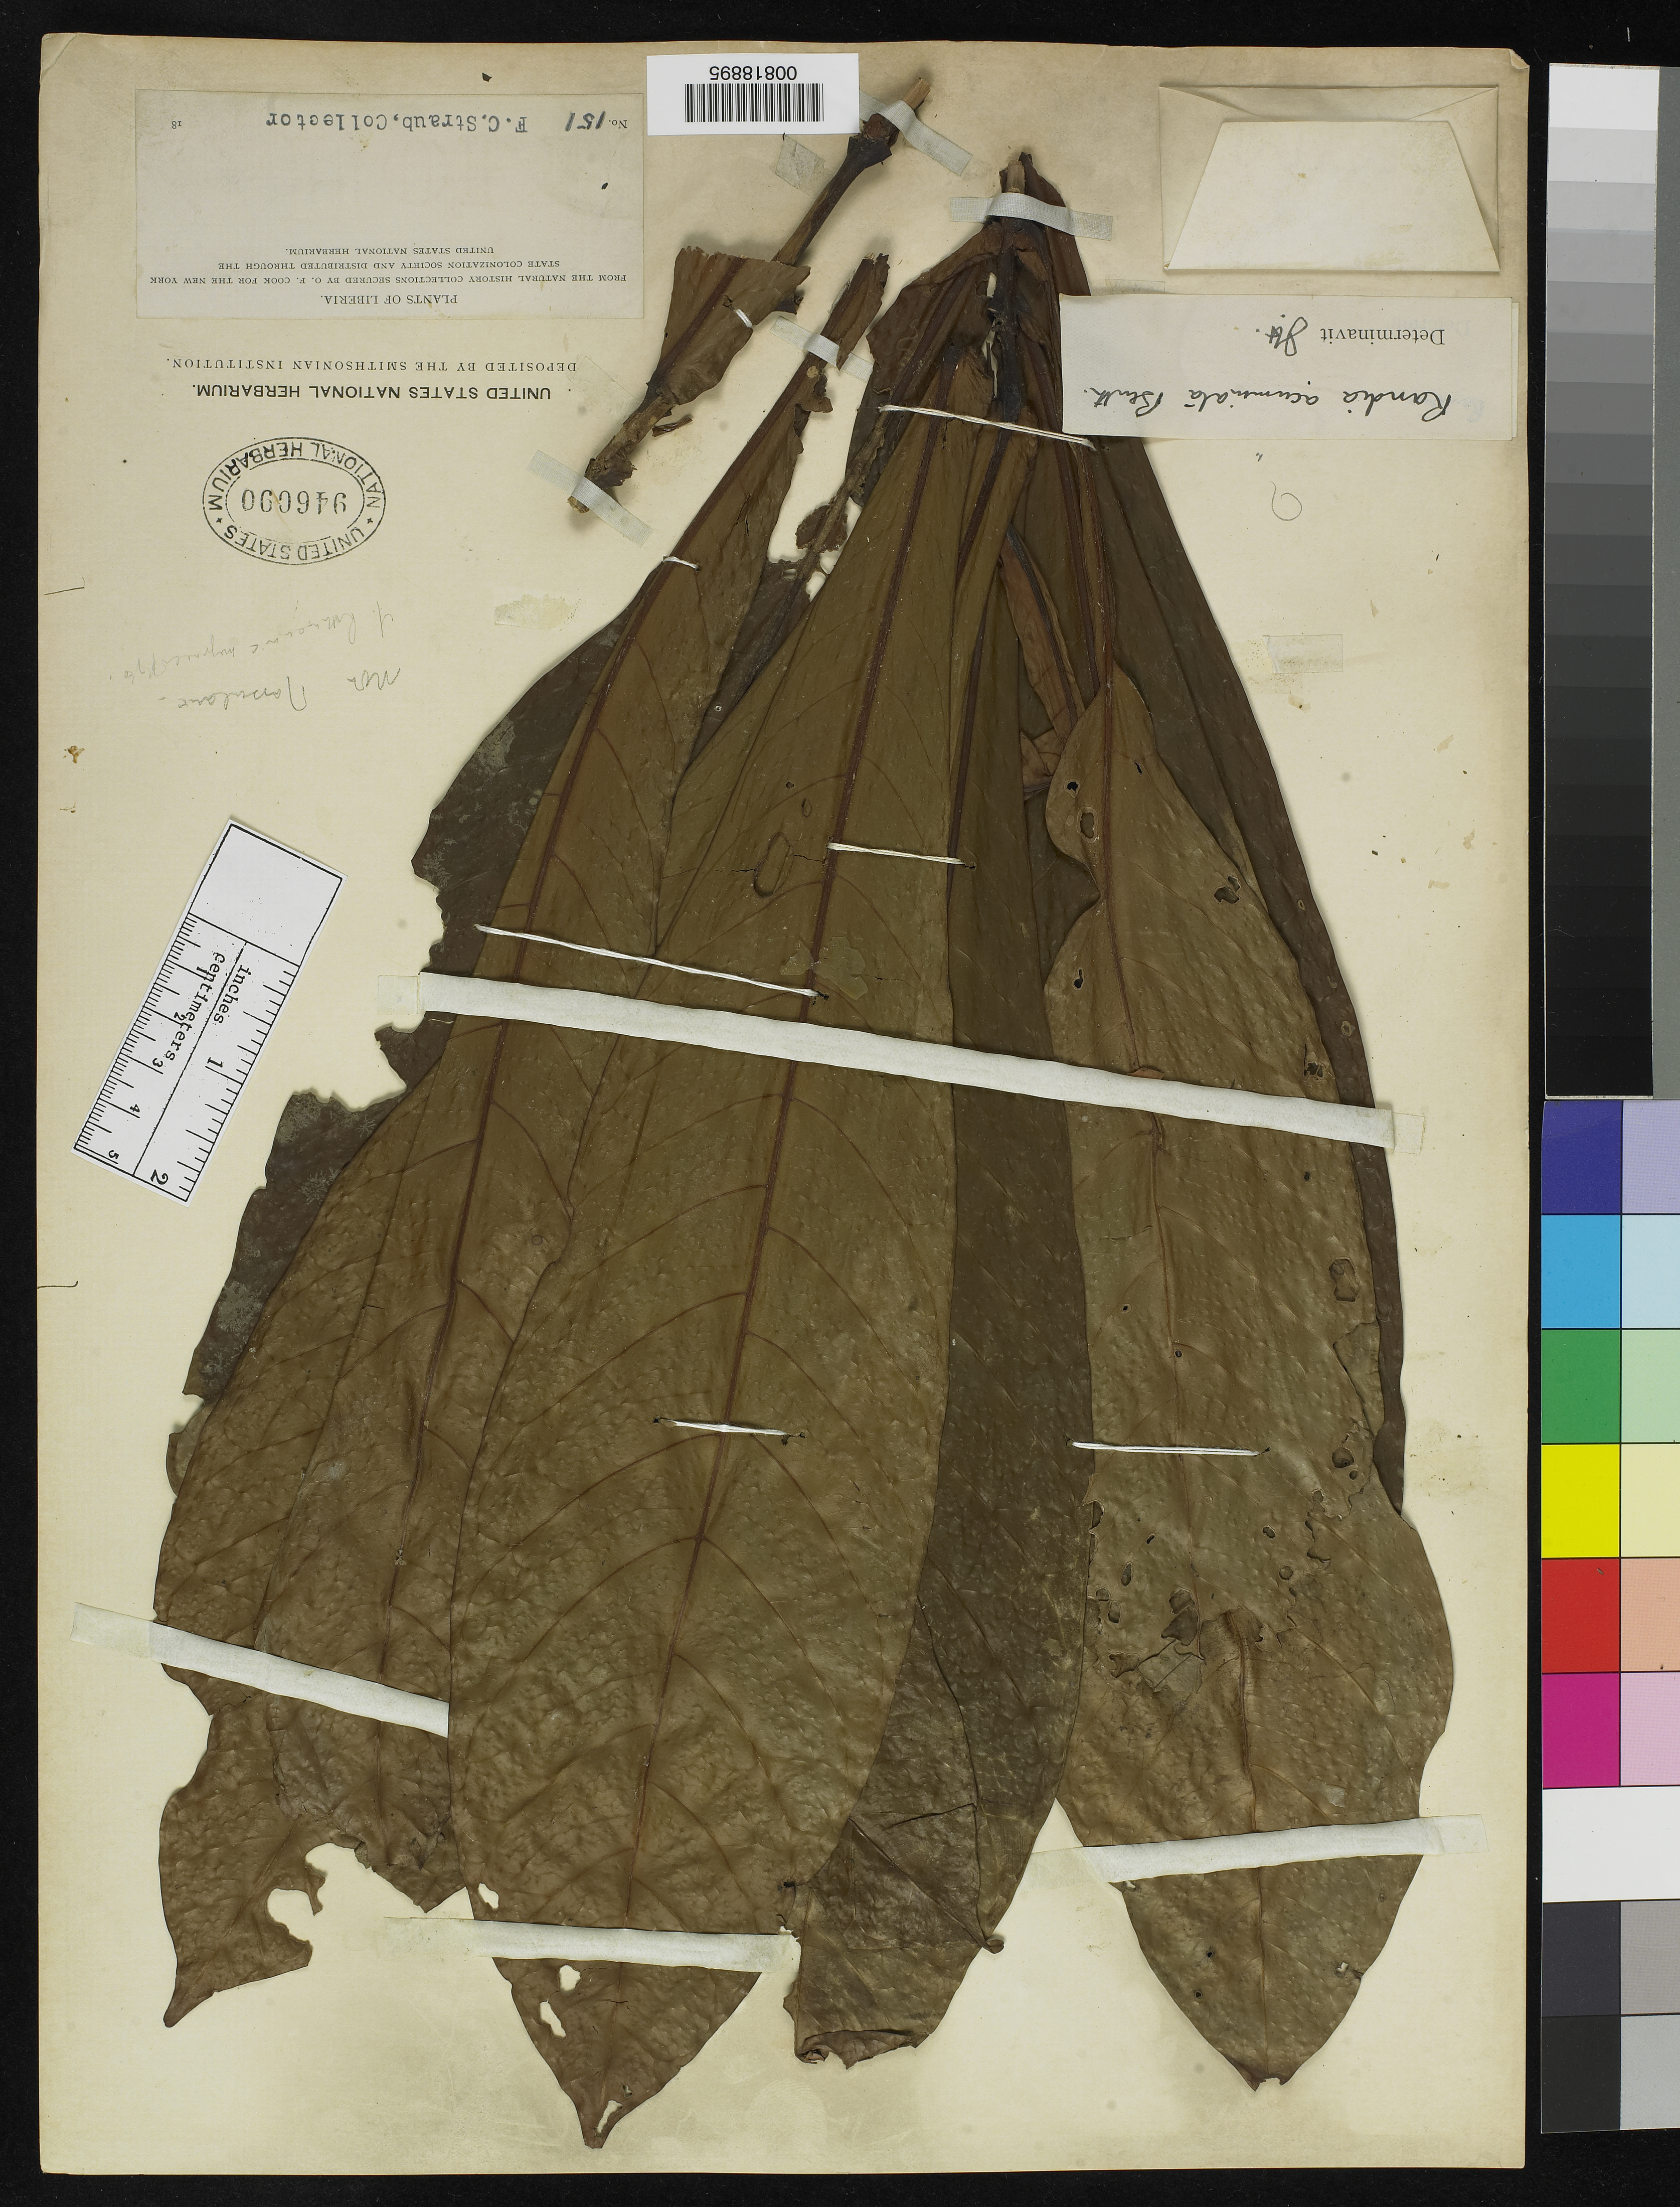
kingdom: Plantae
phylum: Tracheophyta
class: Magnoliopsida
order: Gentianales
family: Rubiaceae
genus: Randia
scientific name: Randia acuminata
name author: Benth.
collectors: F. Straub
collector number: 151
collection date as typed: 18--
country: Liberia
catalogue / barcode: US 946090